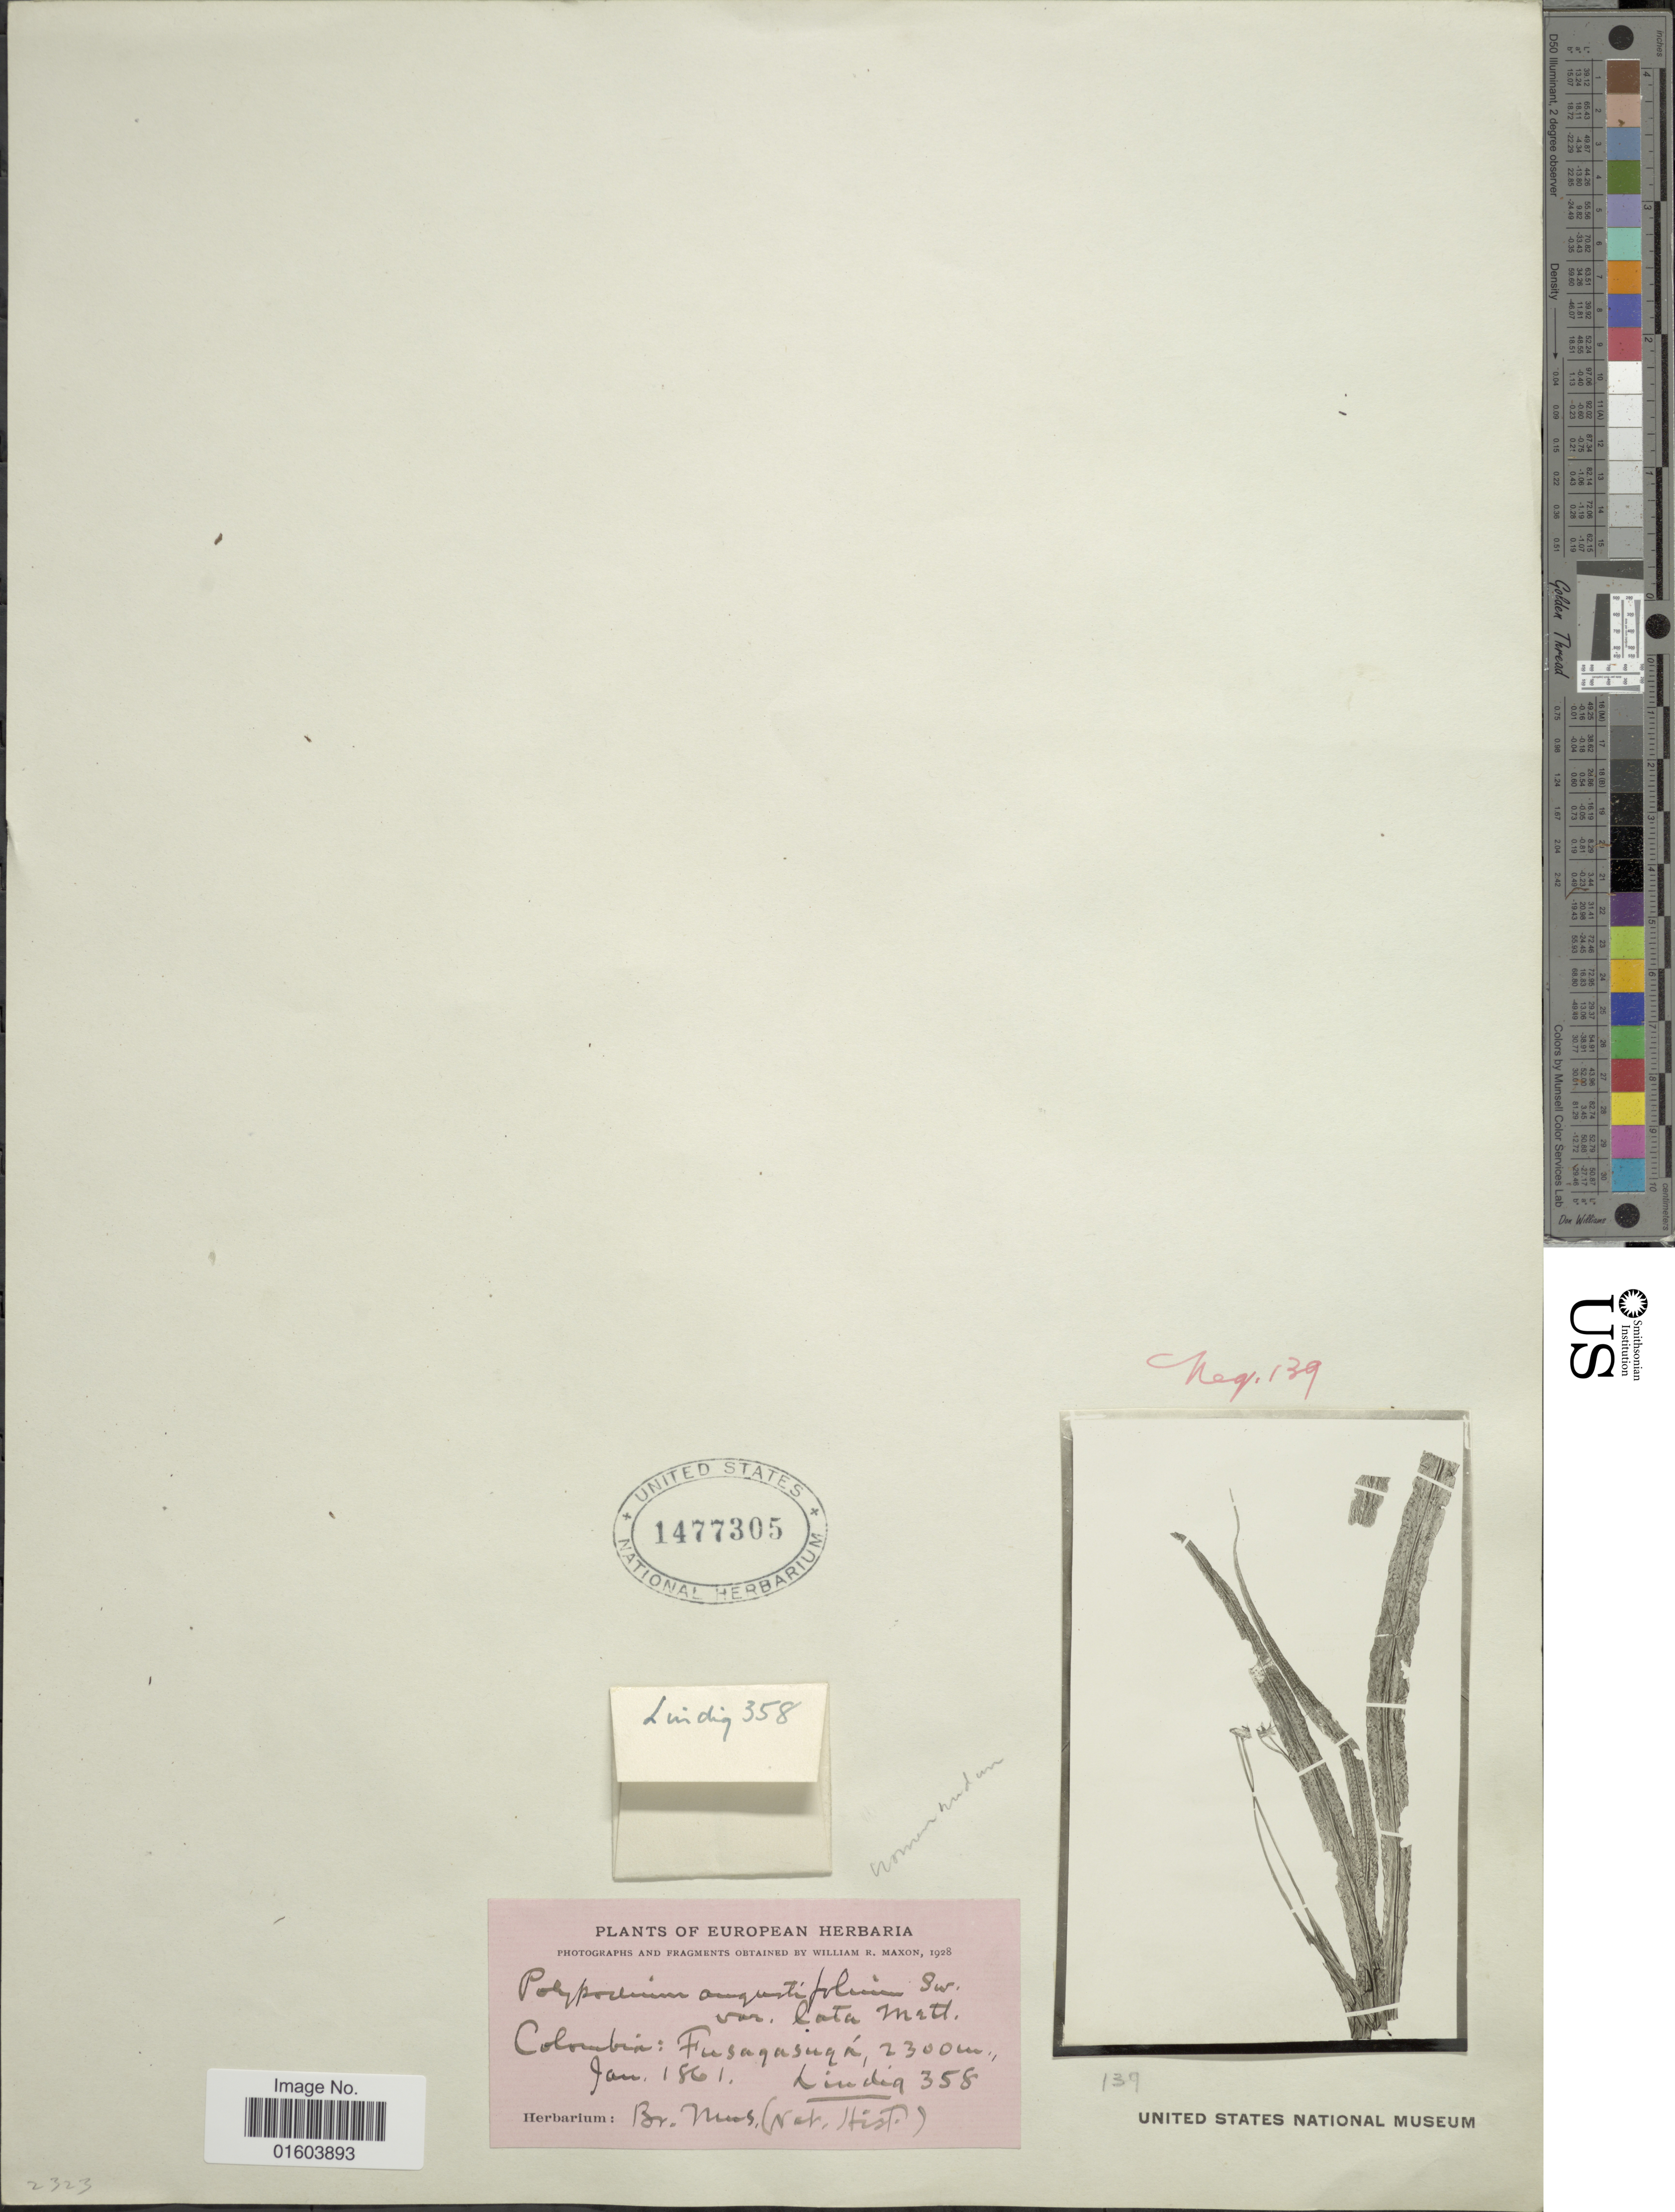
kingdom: Plantae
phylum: Tracheophyta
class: Polypodiopsida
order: Polypodiales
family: Polypodiaceae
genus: Campyloneurum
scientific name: Campyloneurum amphostenon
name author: (Kunze ex Klotzsch) Fée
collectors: -. Lindig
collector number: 358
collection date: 1861-01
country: Colombia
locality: Fusagasuga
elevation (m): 2300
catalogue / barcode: US 1477305